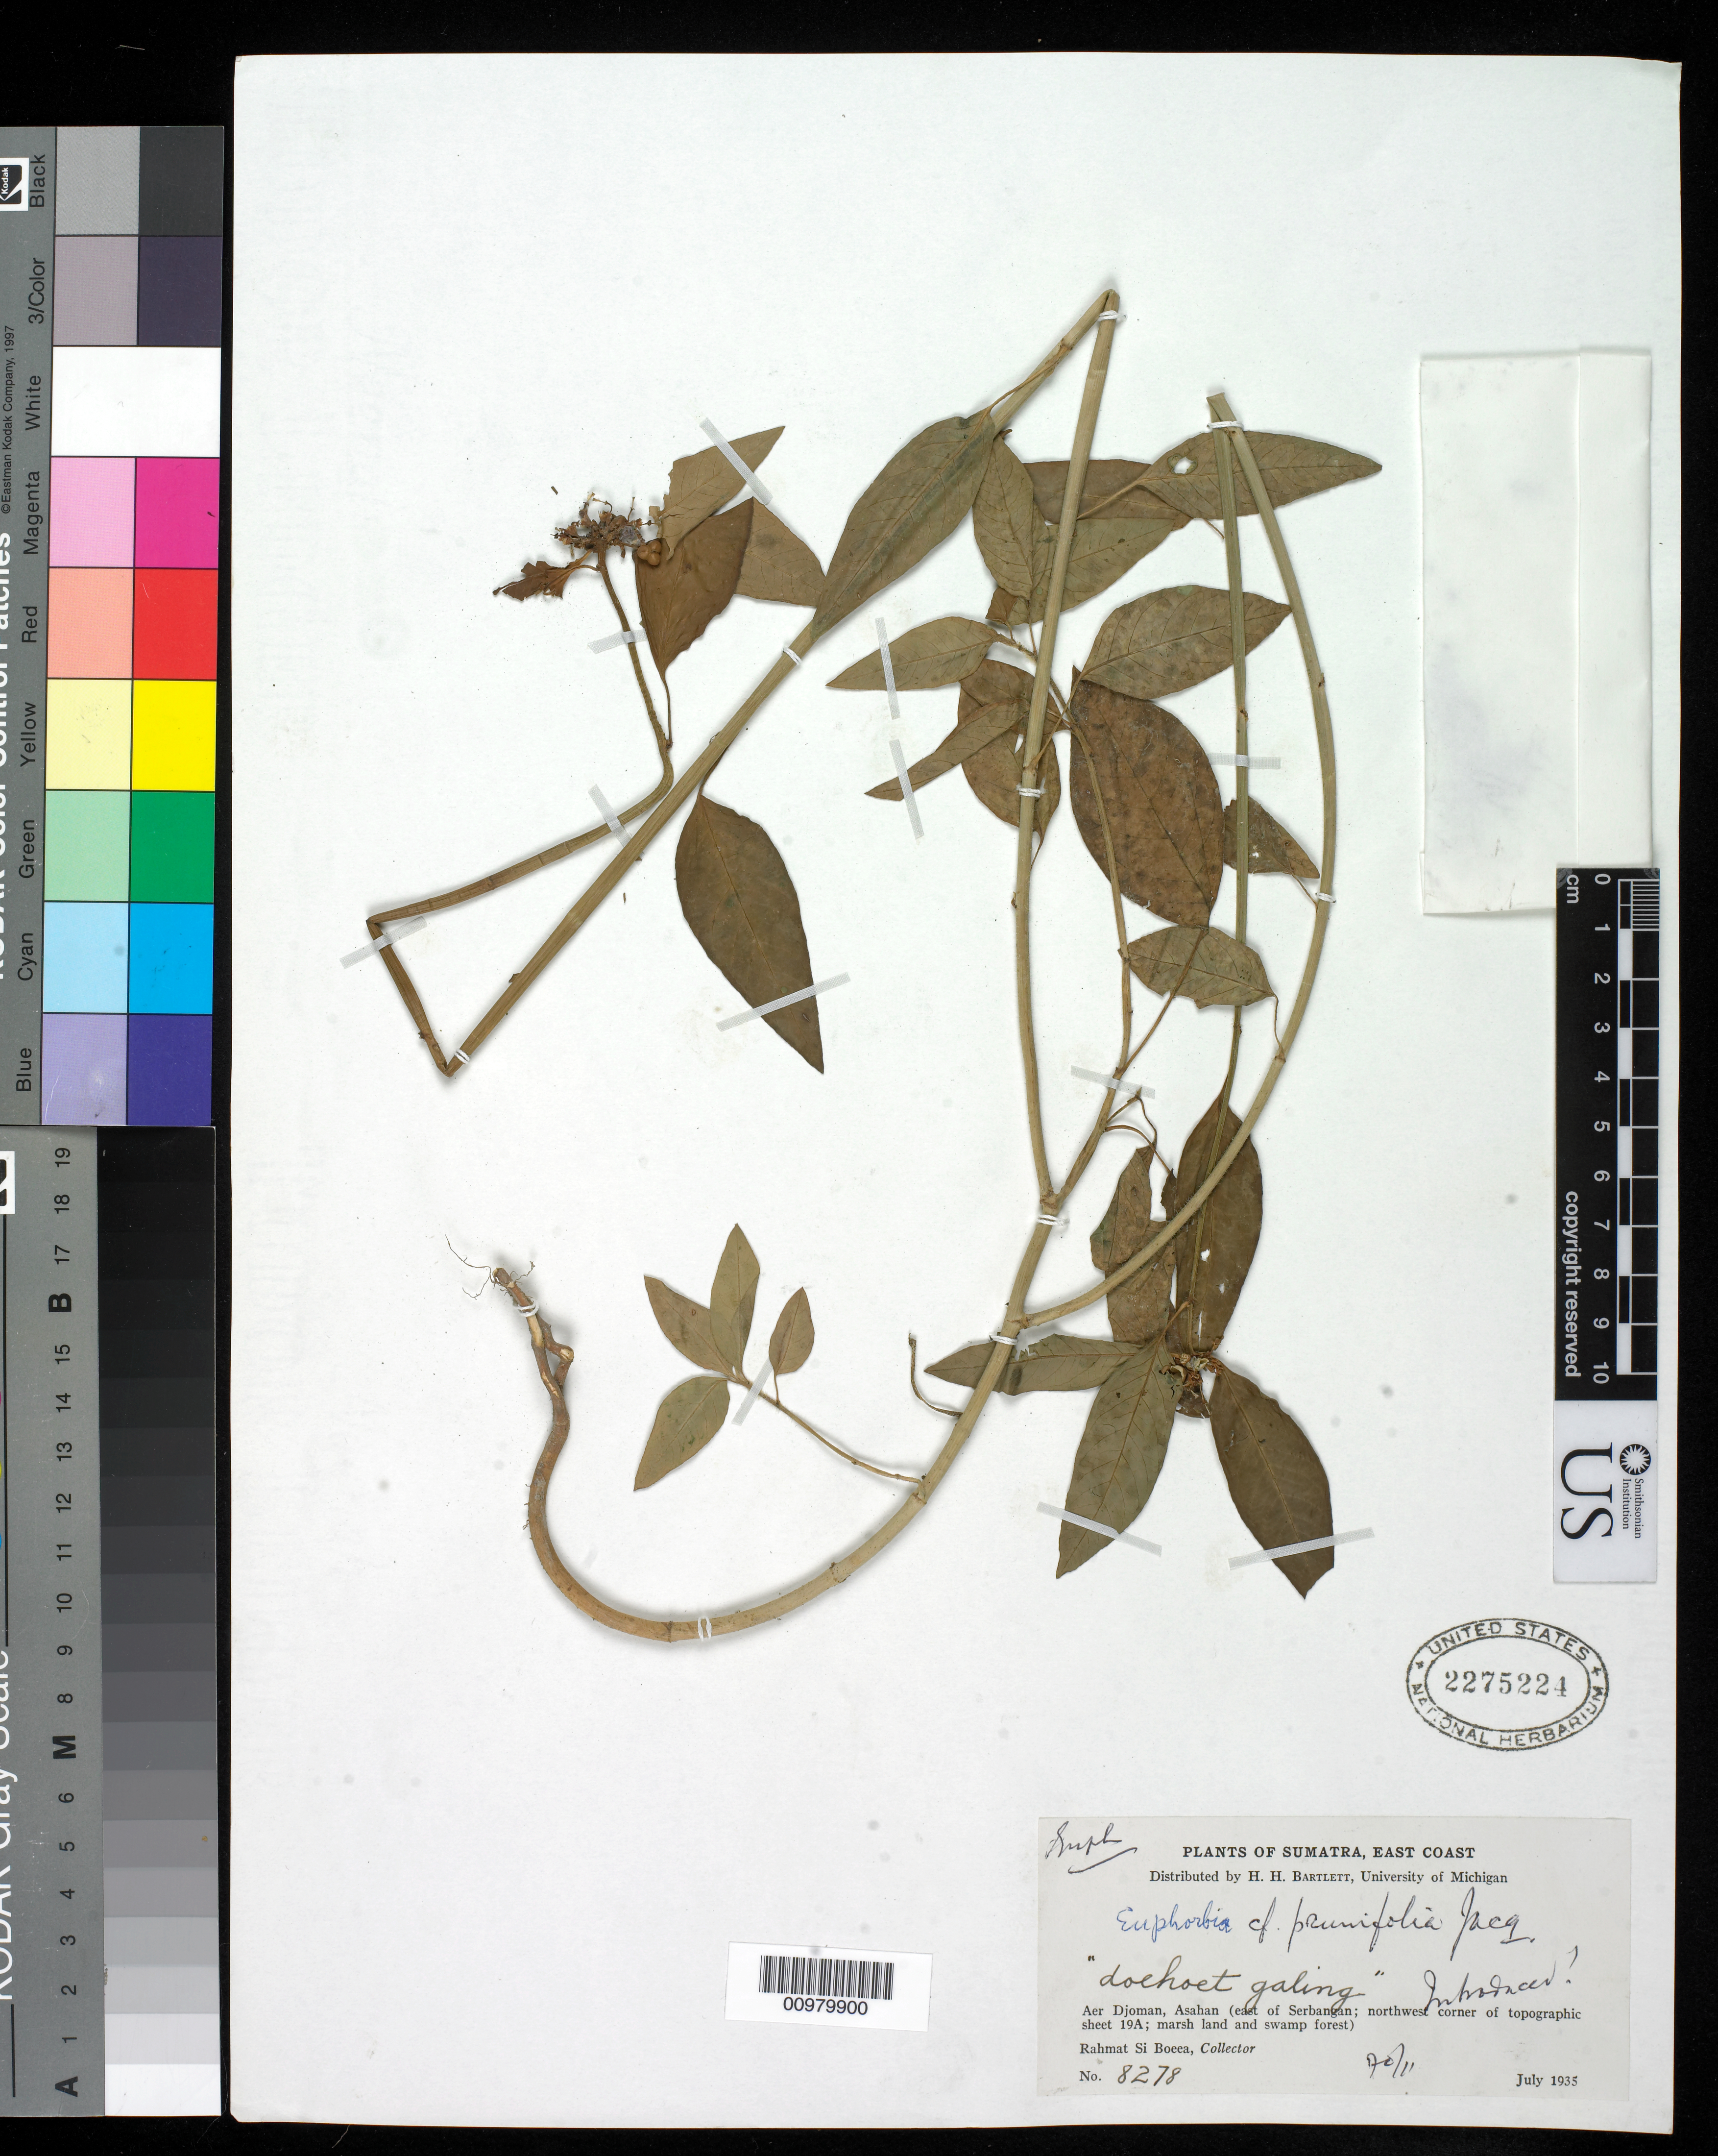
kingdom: Plantae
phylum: Tracheophyta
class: Magnoliopsida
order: Malpighiales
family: Euphorbiaceae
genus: Euphorbia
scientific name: Euphorbia heterophylla var. heterophylla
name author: L.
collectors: Rahmat Si Boeea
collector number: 8278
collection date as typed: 01 Jul 1935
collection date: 1935-07-01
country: Indonesia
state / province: Sumatra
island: Sumatra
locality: Sumatra, East Coast, Aer Djoman, Asahan (East of Serbangan)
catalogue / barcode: US 2275224